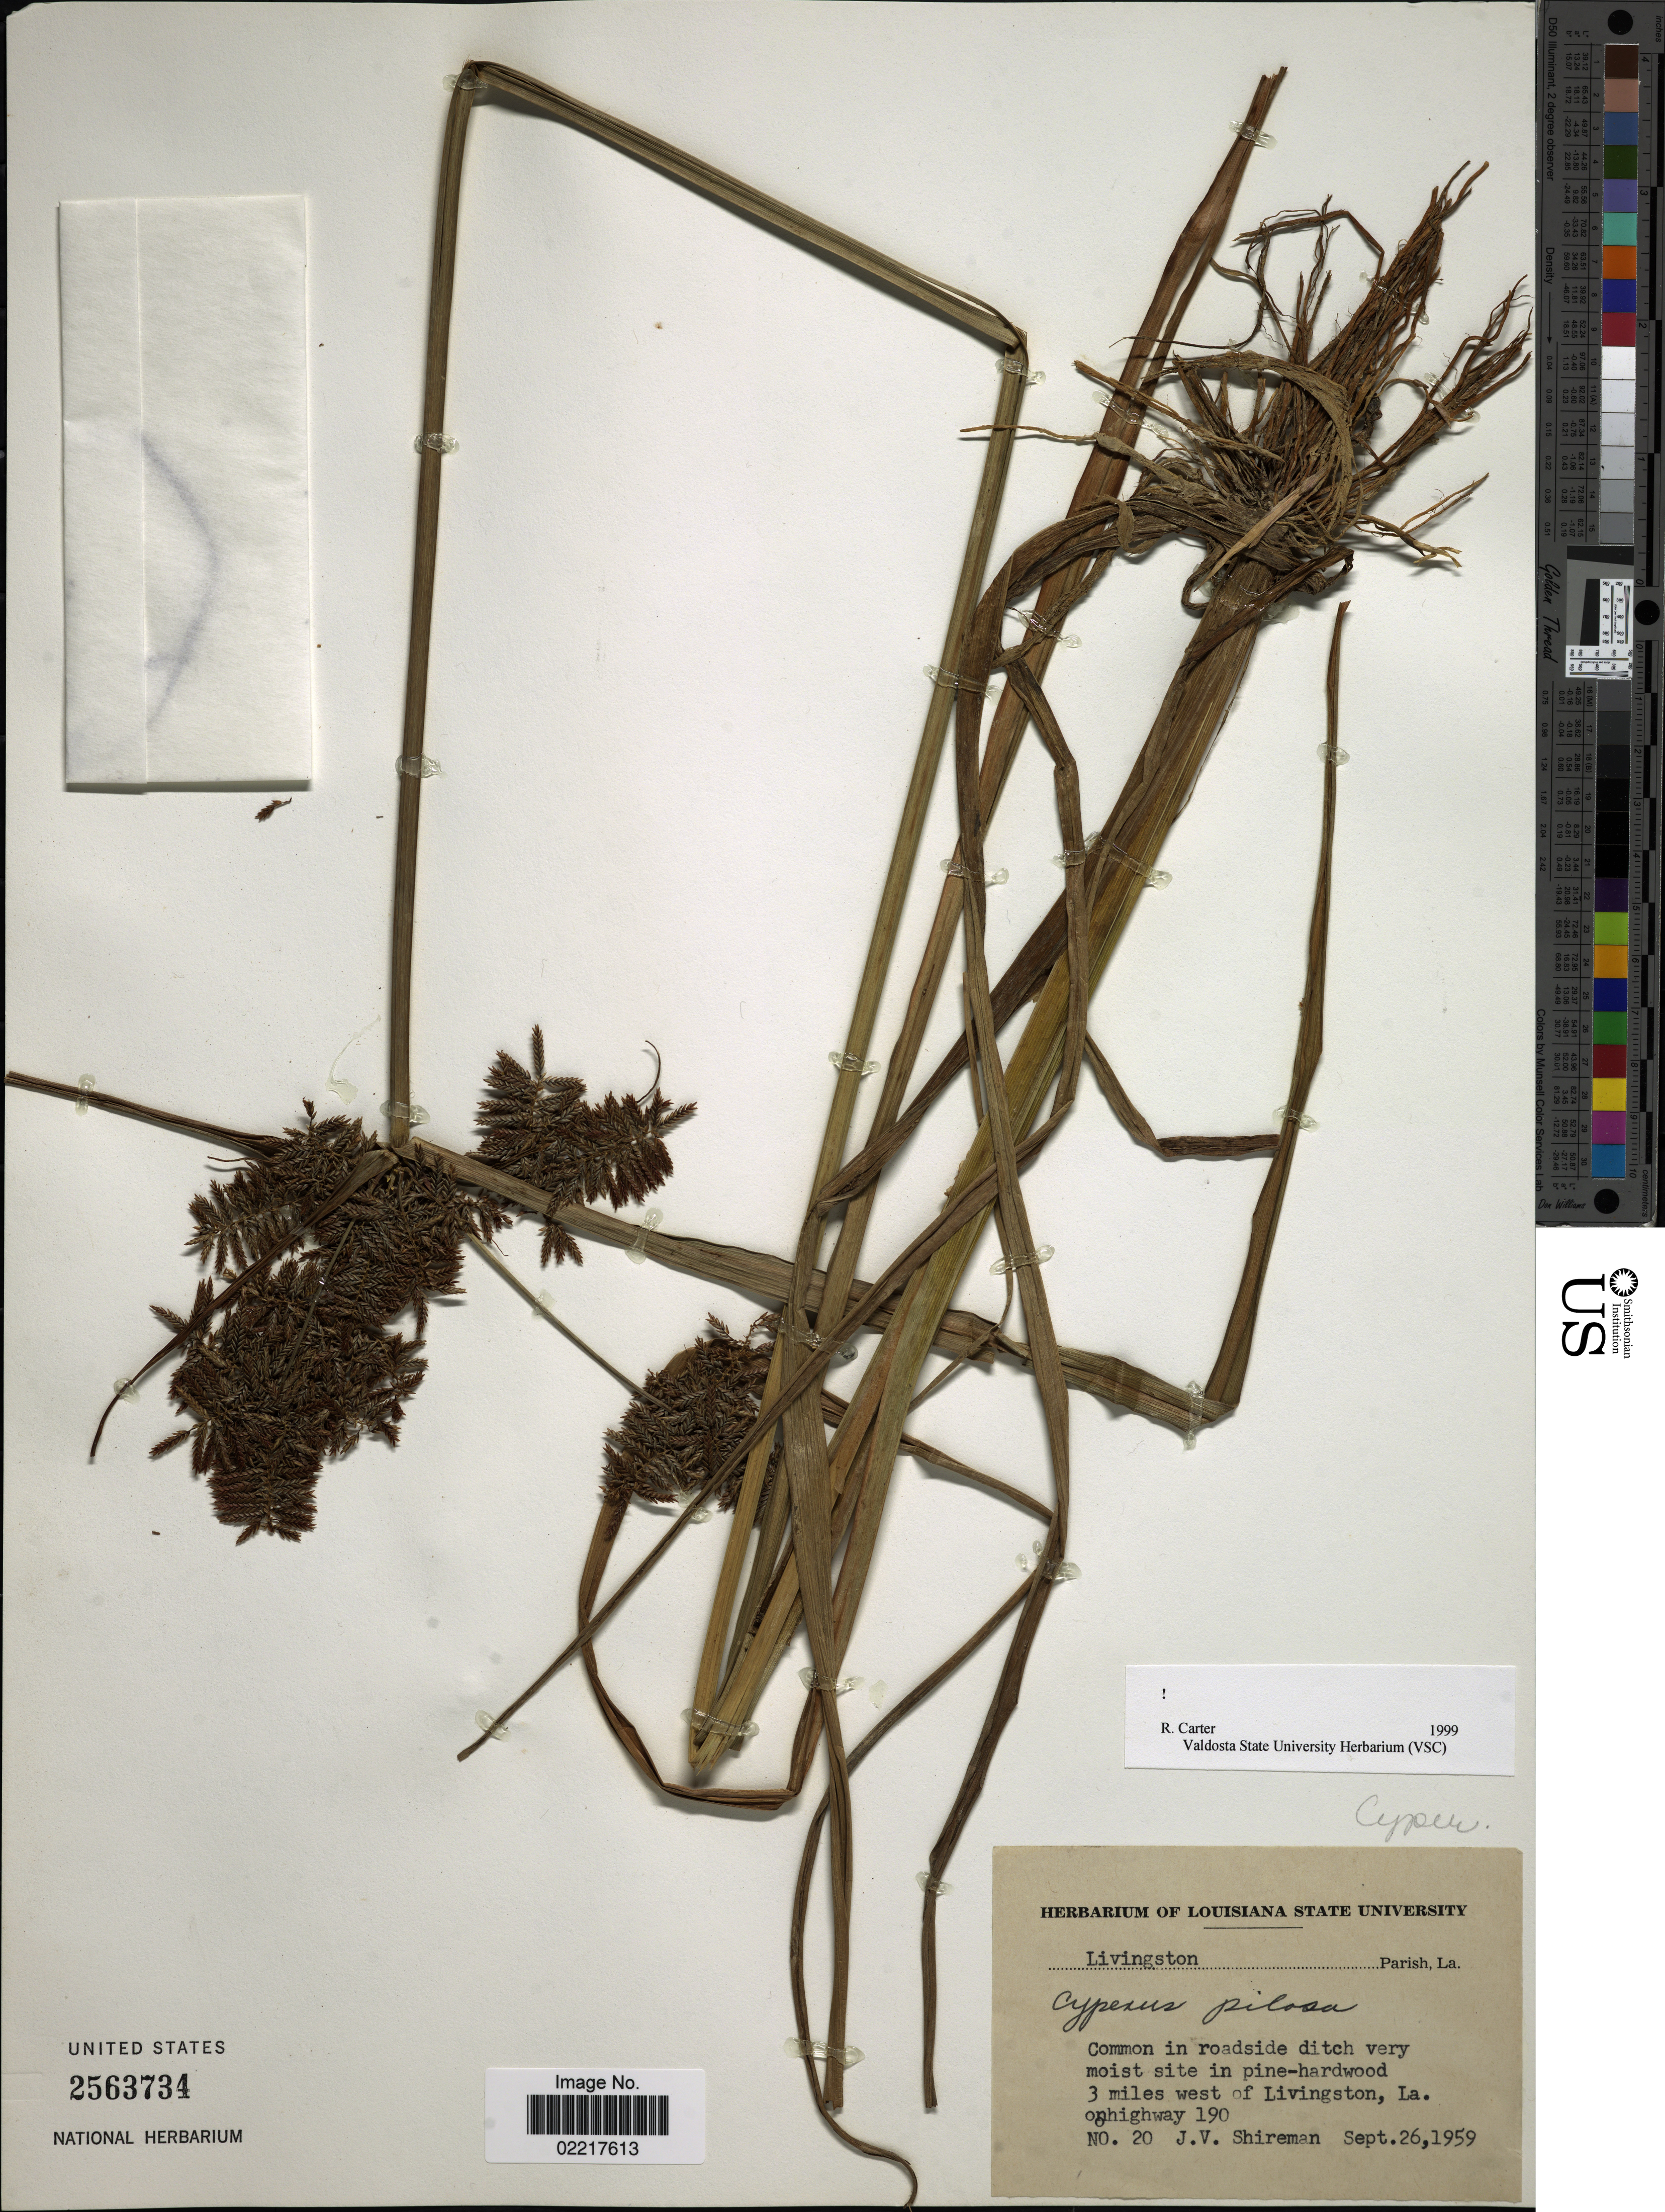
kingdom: Plantae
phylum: Tracheophyta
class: Liliopsida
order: Poales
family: Cyperaceae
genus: Cyperus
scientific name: Cyperus pilosus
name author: Vahl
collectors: J. Shireman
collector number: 20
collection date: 1959-09-26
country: United States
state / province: Louisiana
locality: Livingston Parish, Common in roadside ditch very moist site in pine-hardwood 3 miles west of Livingston, La. on highway 190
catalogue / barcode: US 2563734